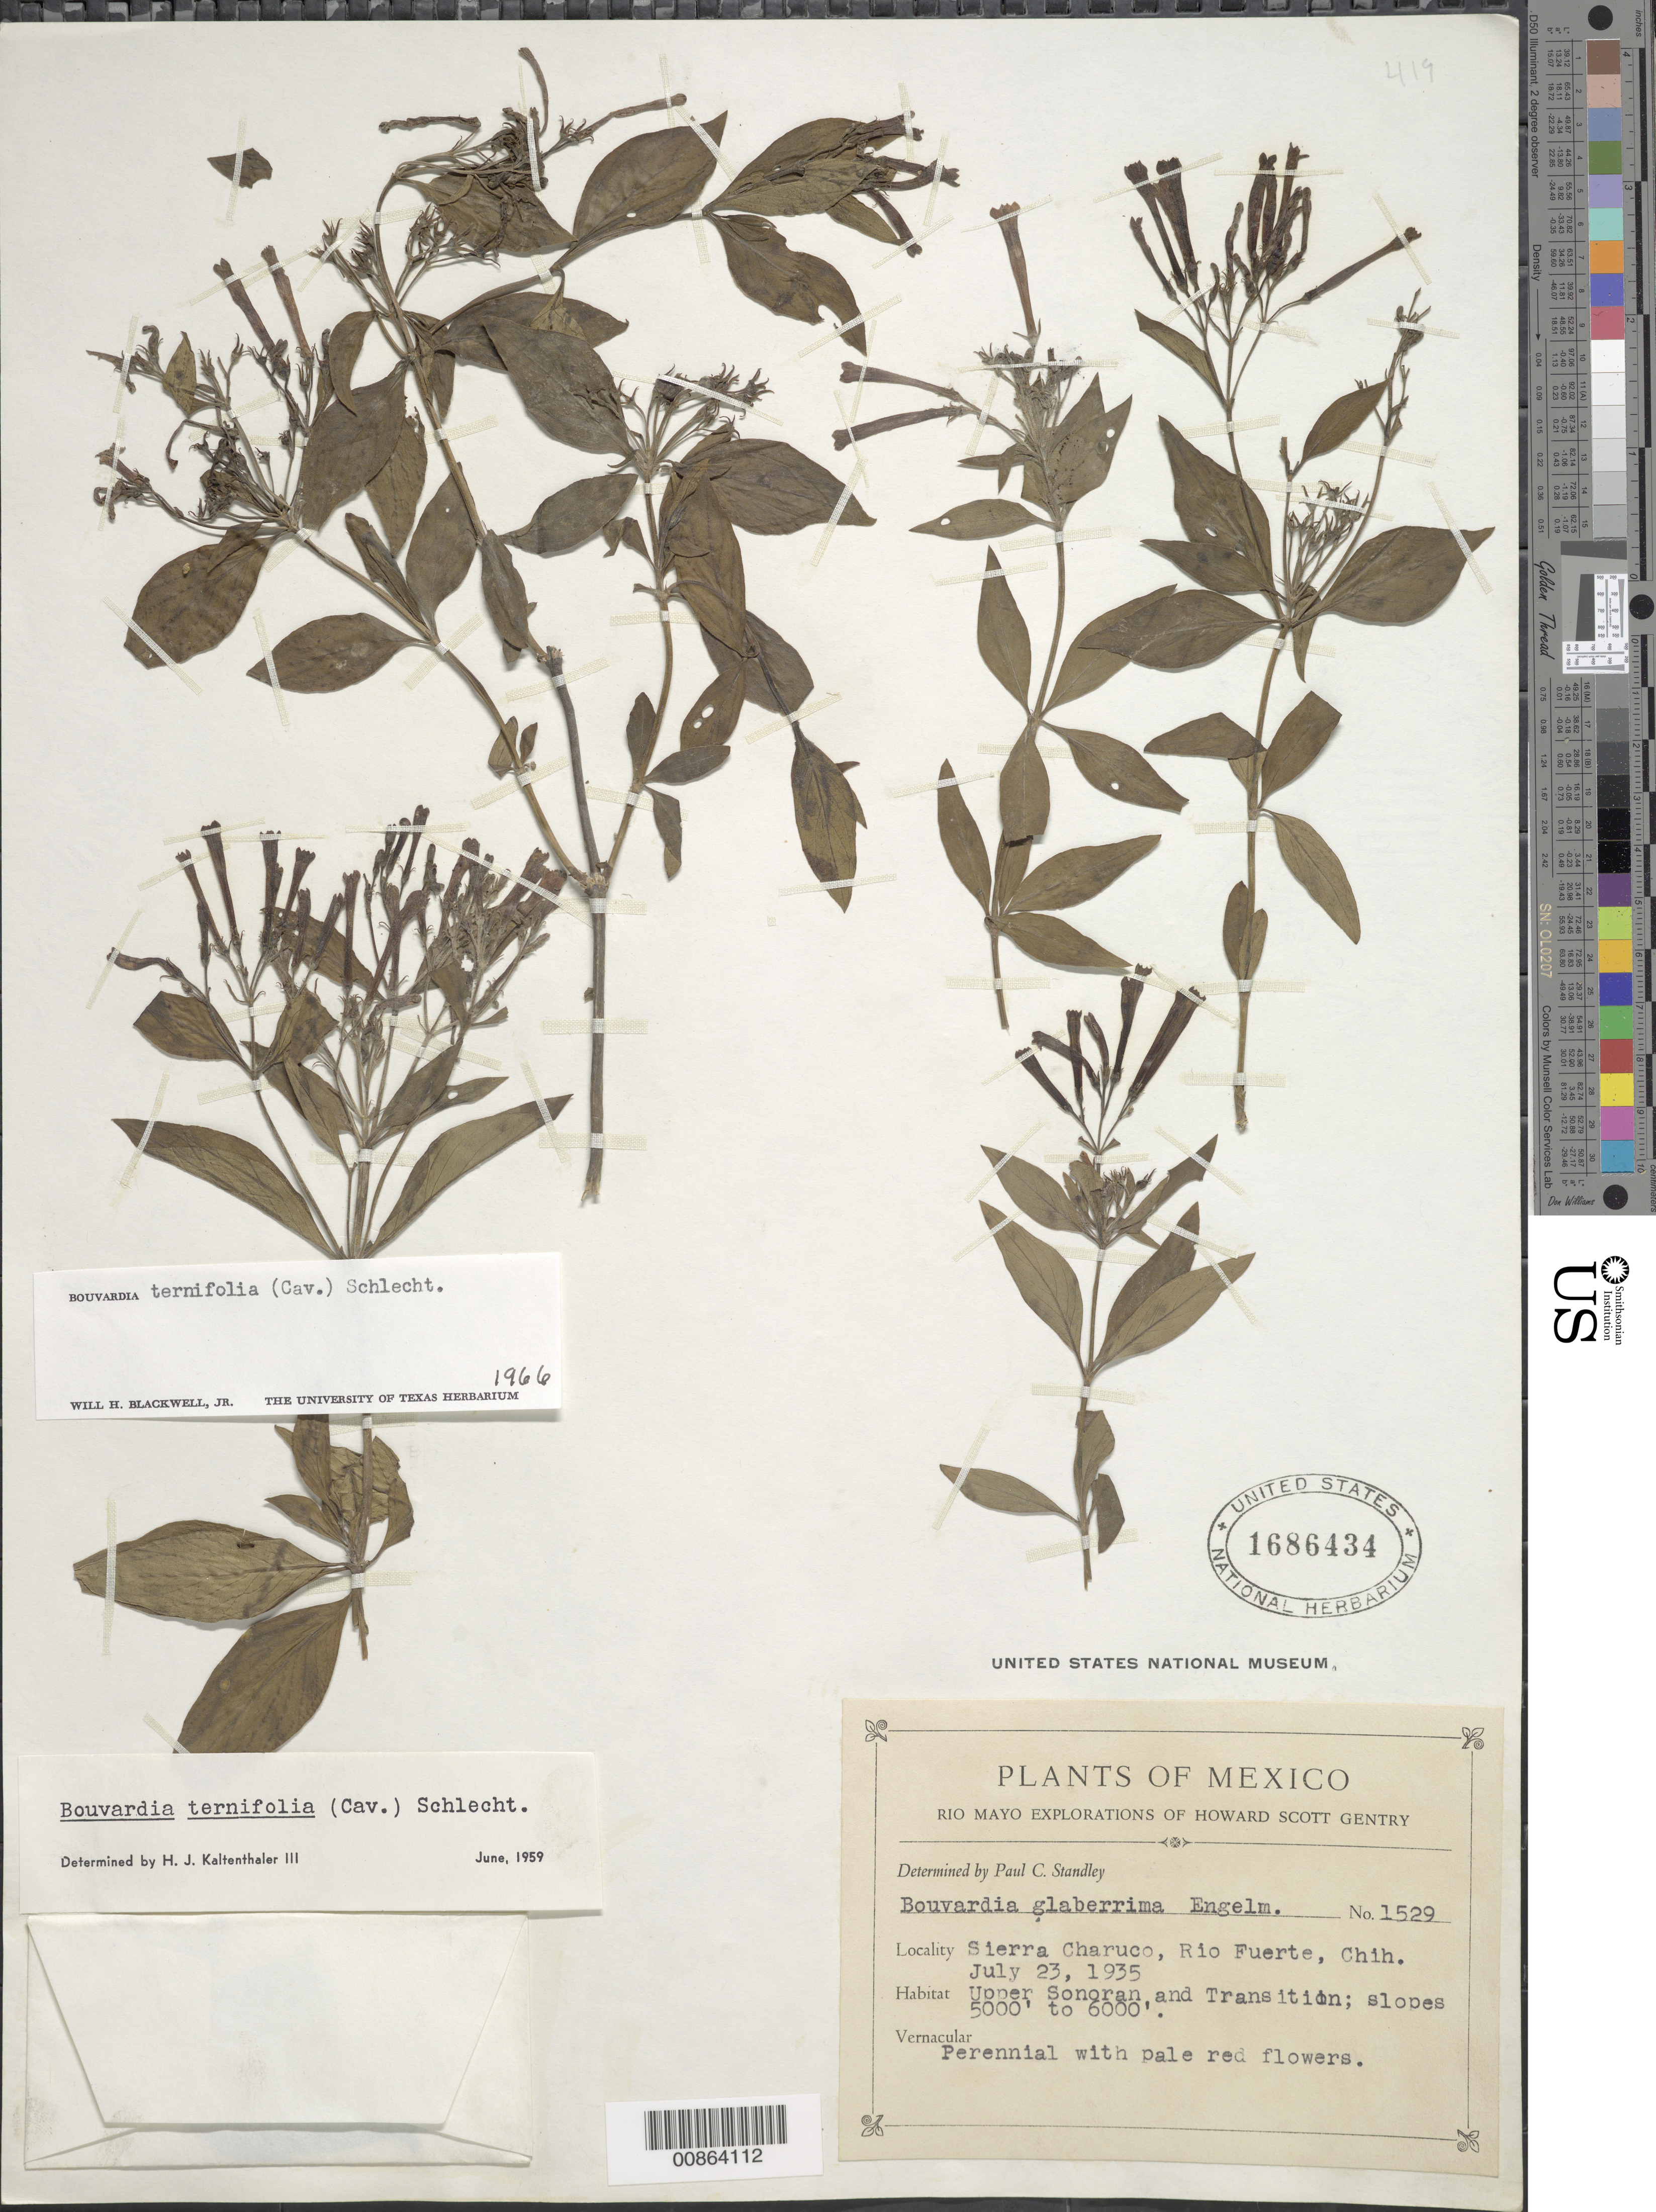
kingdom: Plantae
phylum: Tracheophyta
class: Magnoliopsida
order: Gentianales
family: Rubiaceae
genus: Bouvardia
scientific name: Bouvardia tenuifolia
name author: Standl.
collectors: H. S. Gentry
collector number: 1529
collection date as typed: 23 Jul 1935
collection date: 1935-07-23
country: Mexico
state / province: Chihuahua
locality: Sierra Charuco, Río Fuerte, Chihuahua.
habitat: Upper Sonoran and transition; slopes.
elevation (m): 1524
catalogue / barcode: US 1686434